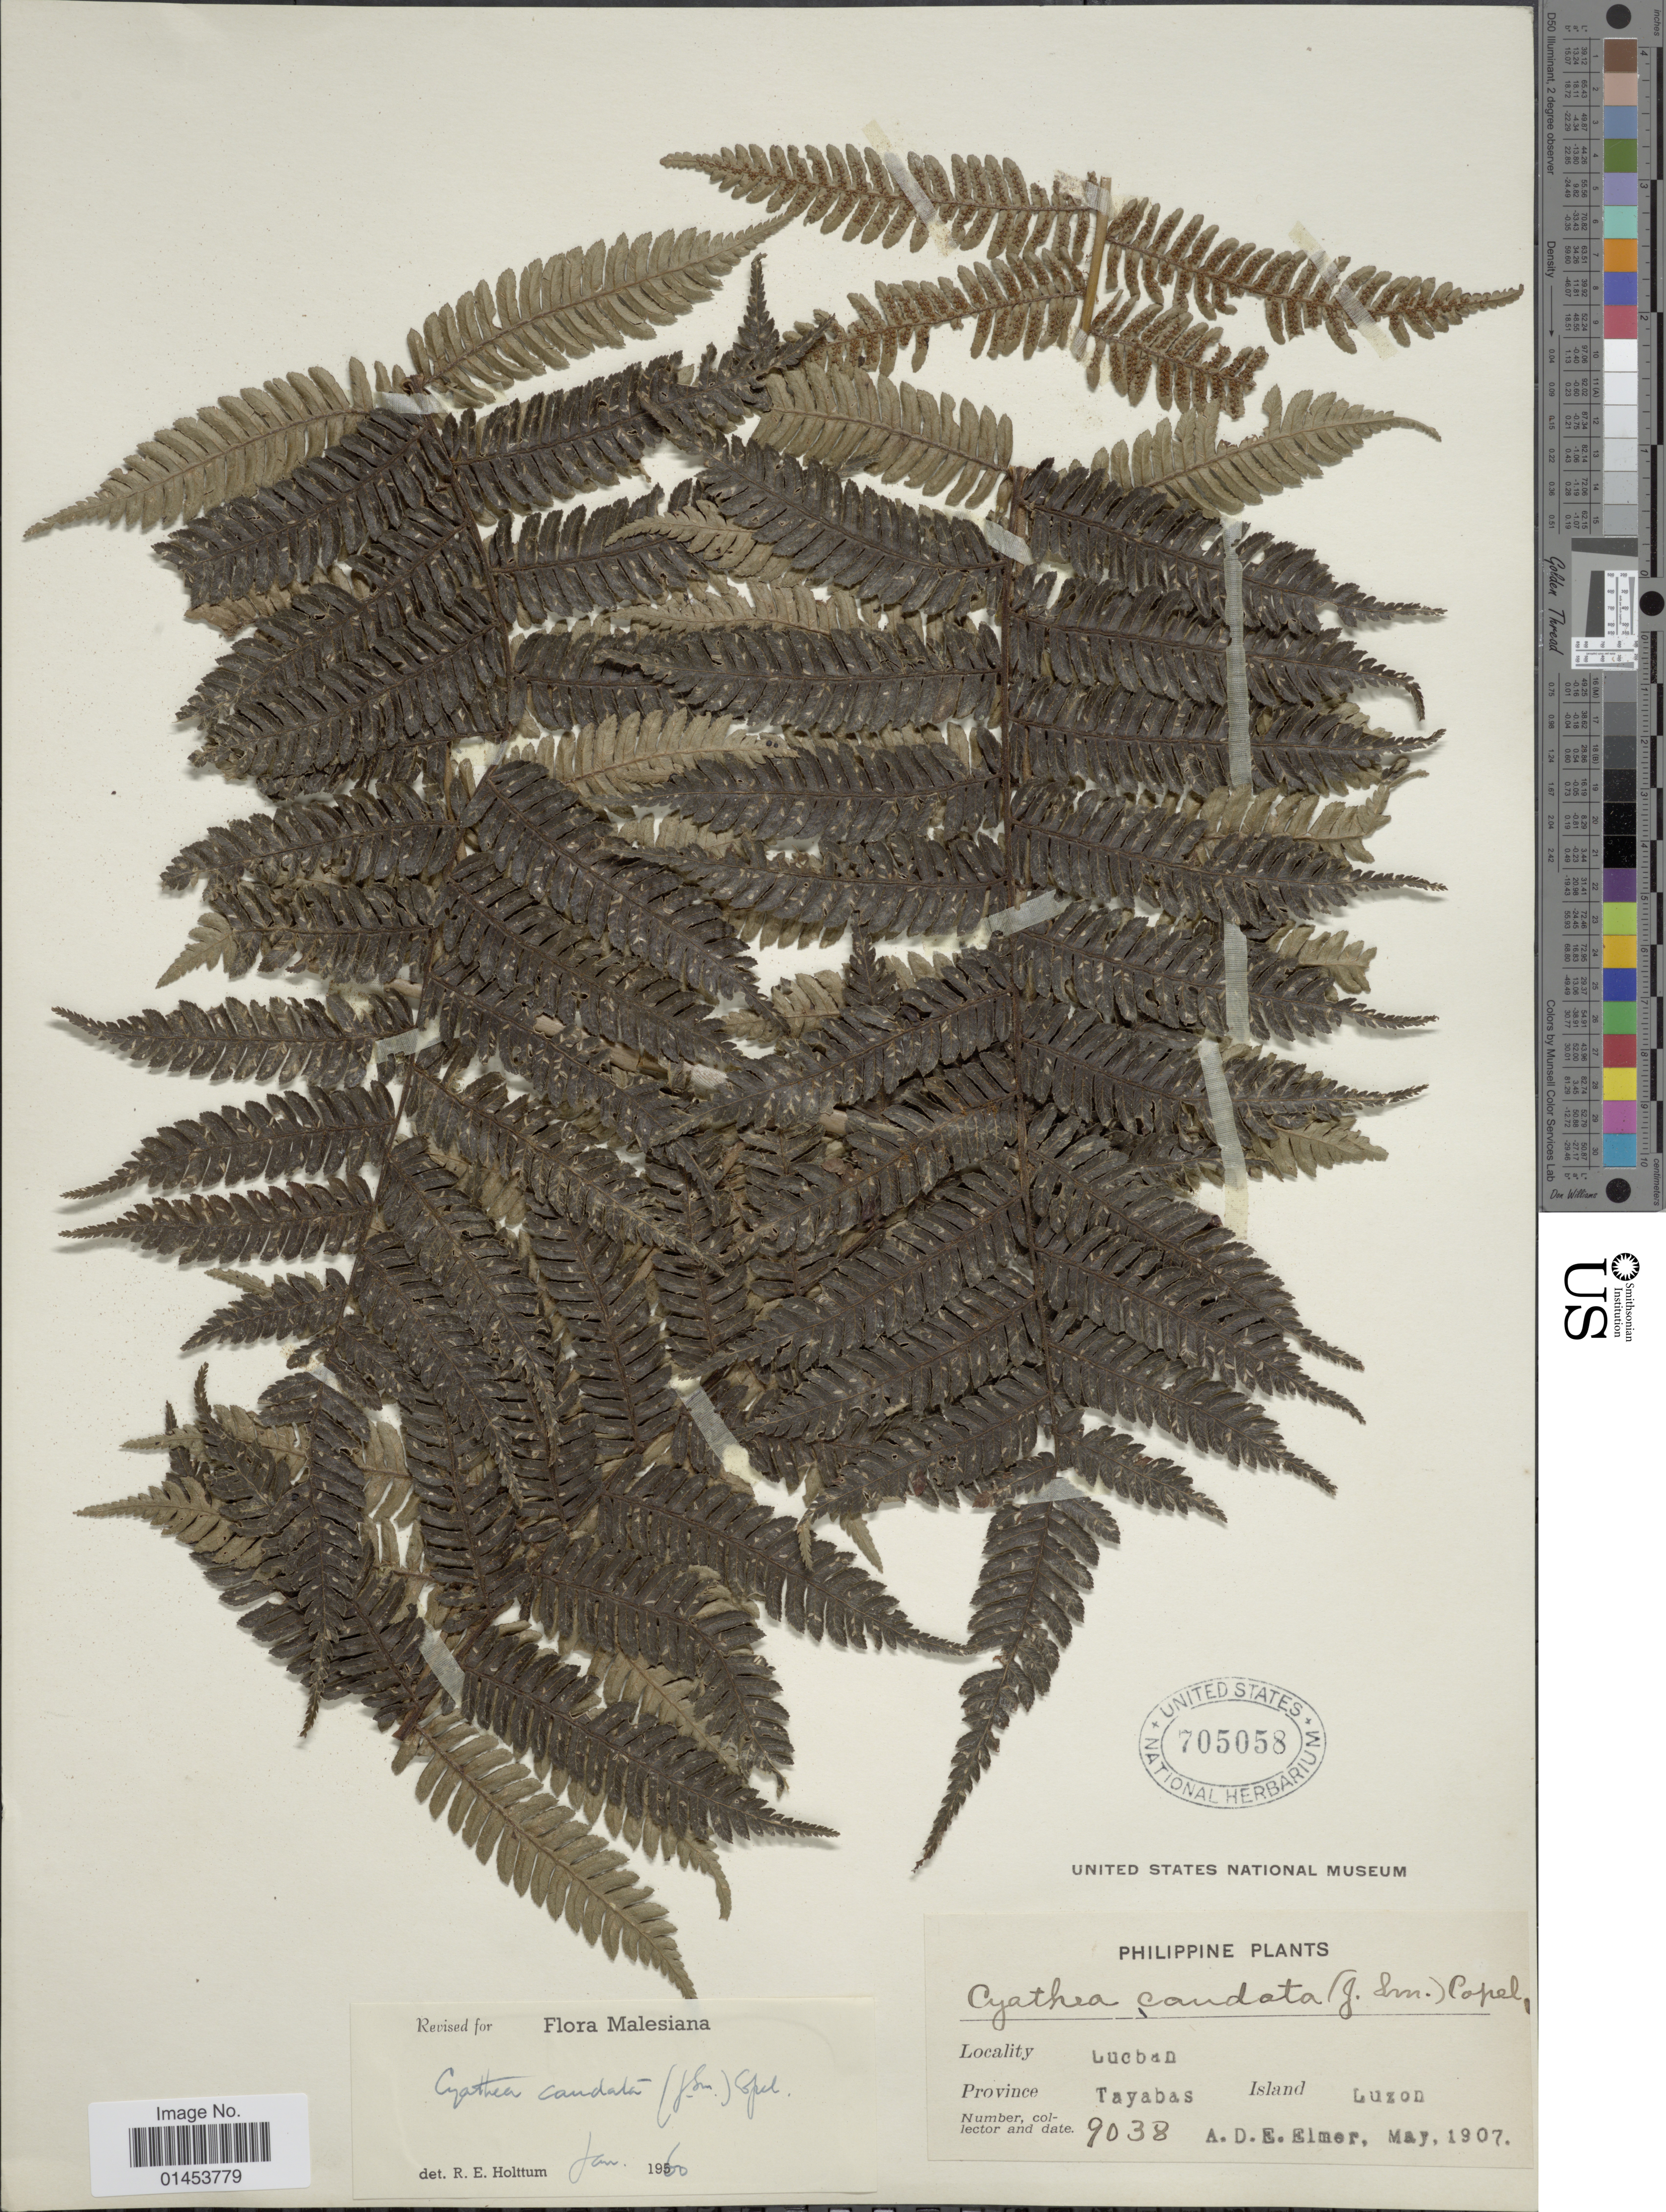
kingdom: Plantae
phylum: Tracheophyta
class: Polypodiopsida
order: Cyatheales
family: Cyatheaceae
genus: Cyathea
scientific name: Cyathea caudata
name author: (Hook.) Copel.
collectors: A. D. E. Elmer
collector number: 9038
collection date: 1907-05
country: Philippines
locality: Lucban, Province Tayabas, Island Luzon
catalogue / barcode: US 705058